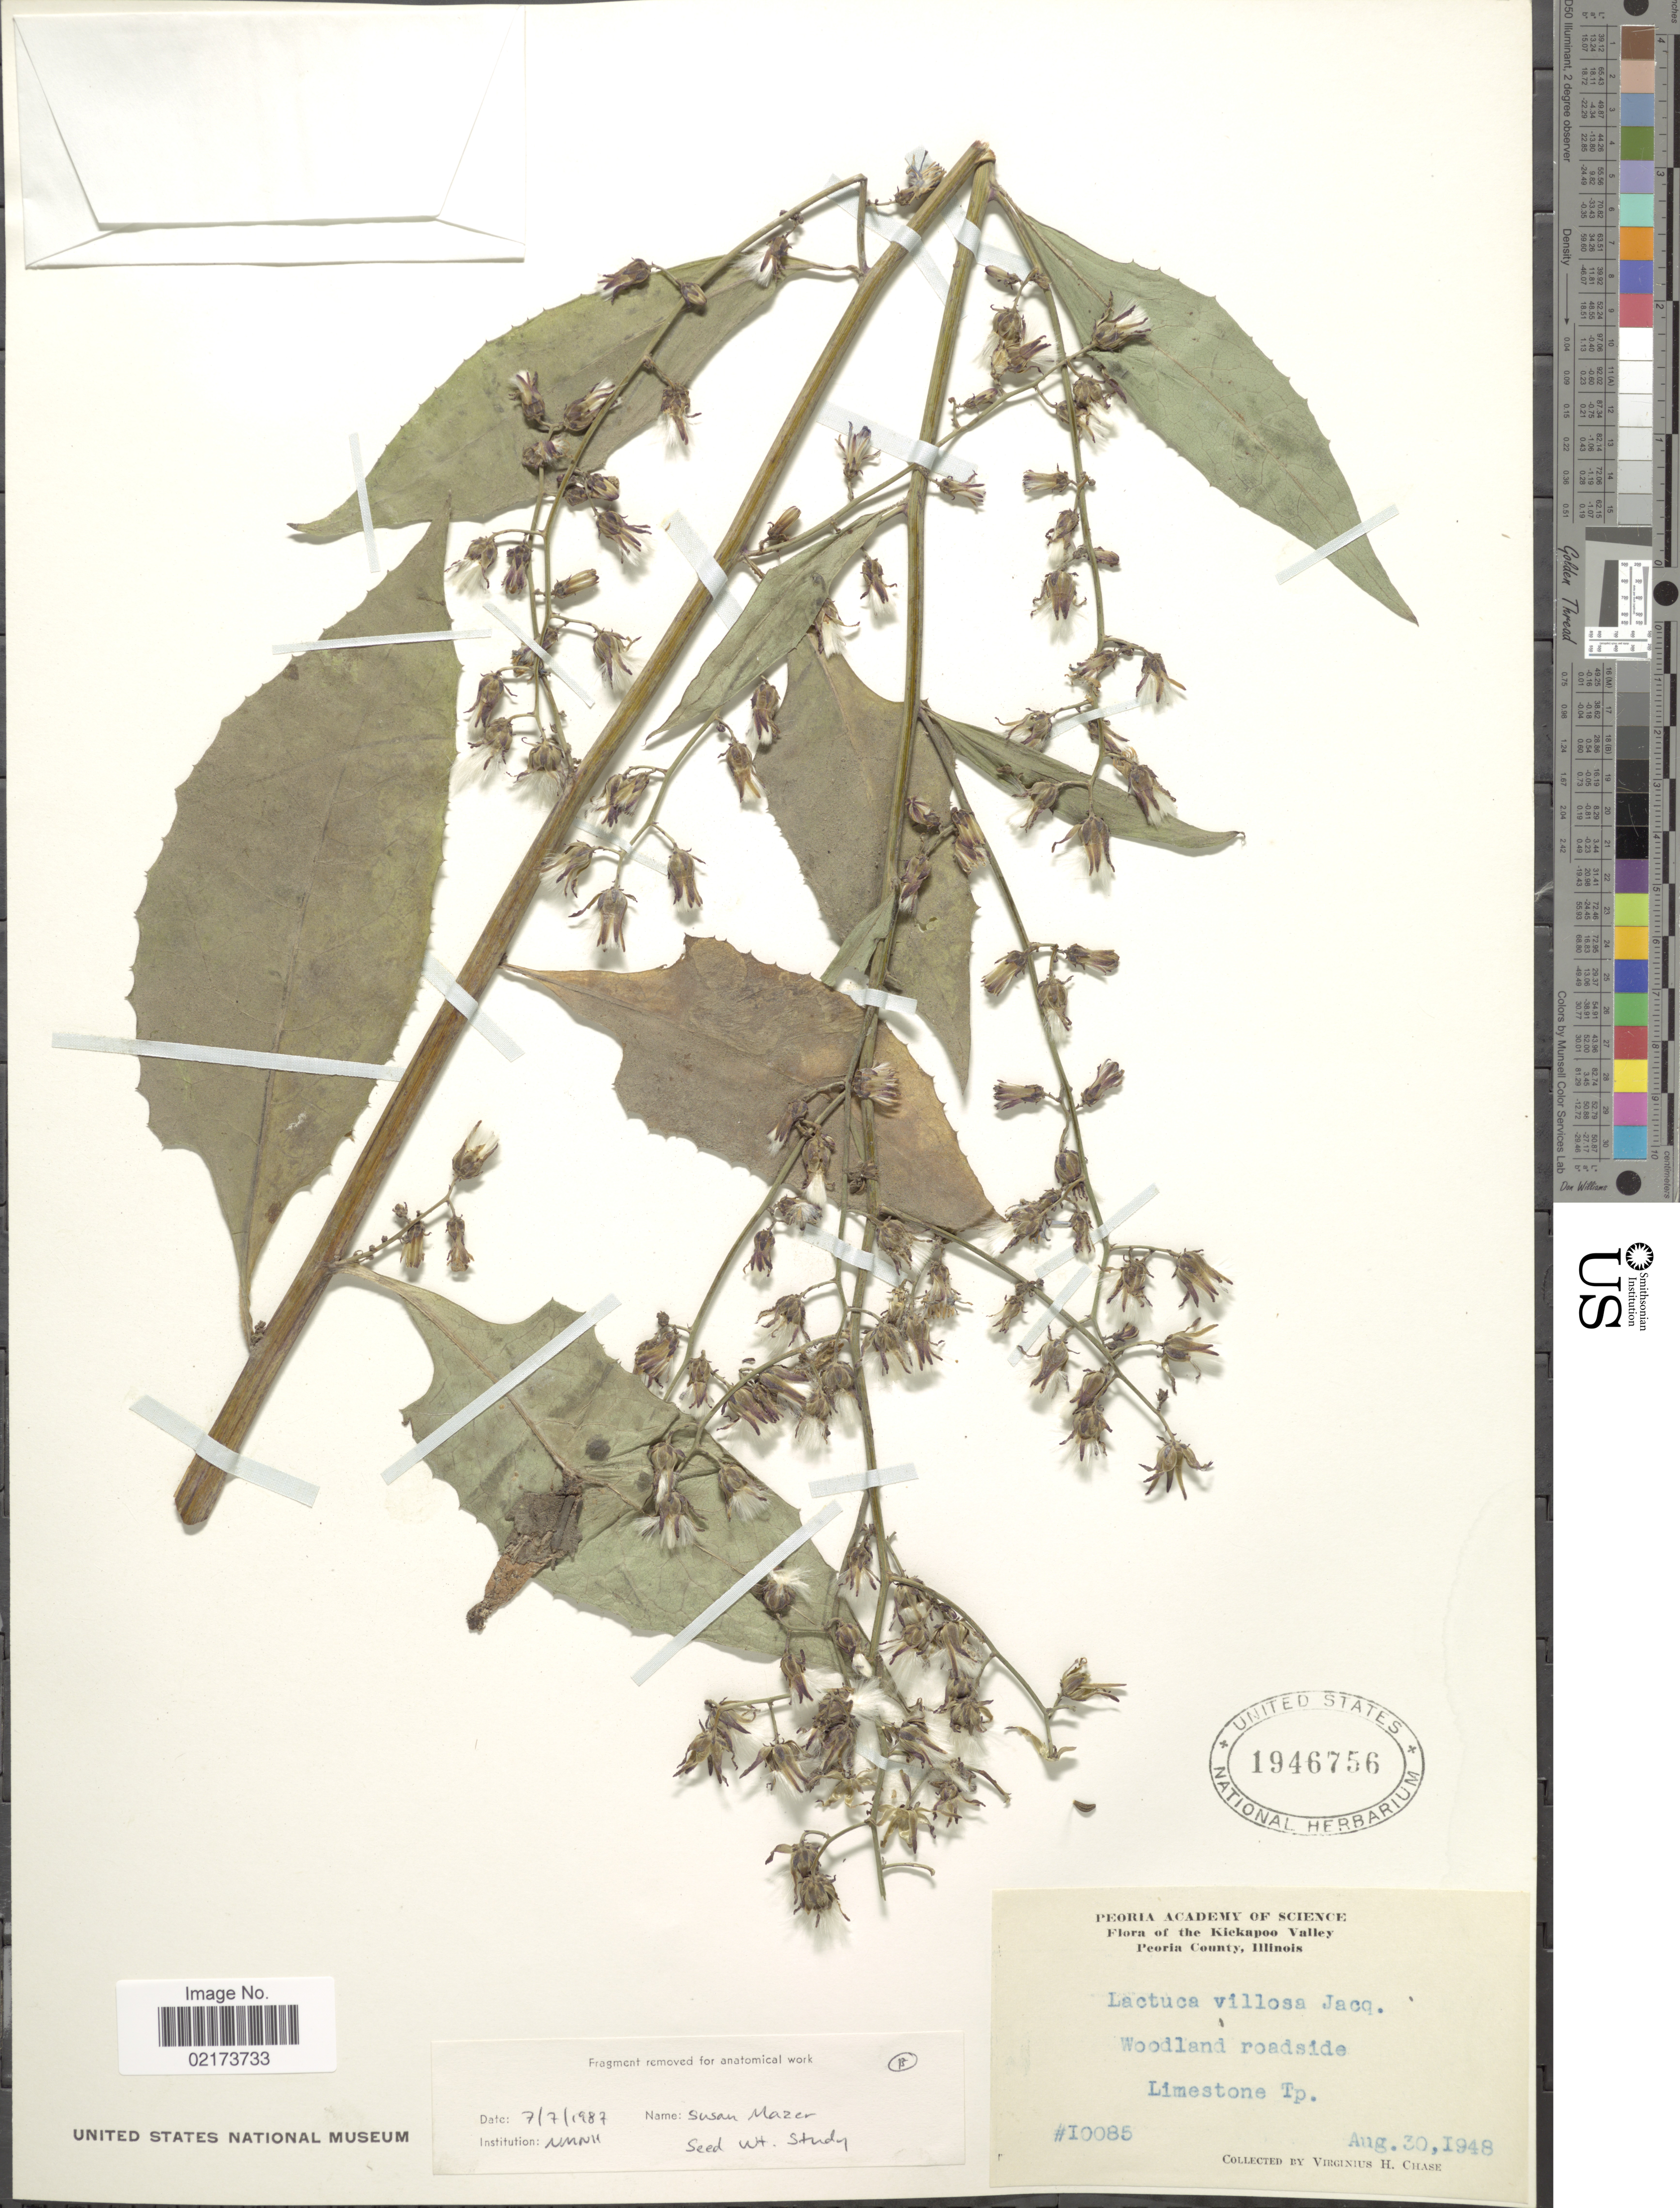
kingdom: Plantae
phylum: Tracheophyta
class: Magnoliopsida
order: Asterales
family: Asteraceae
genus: Lactuca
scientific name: Lactuca floridana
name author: (L.) Gaertn.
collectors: V. H. Chase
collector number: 10085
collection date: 1948-08-30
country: United States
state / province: Illinois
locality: Kickapoo Valley, Peoria County, Limestone Tp.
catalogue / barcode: US 1946756